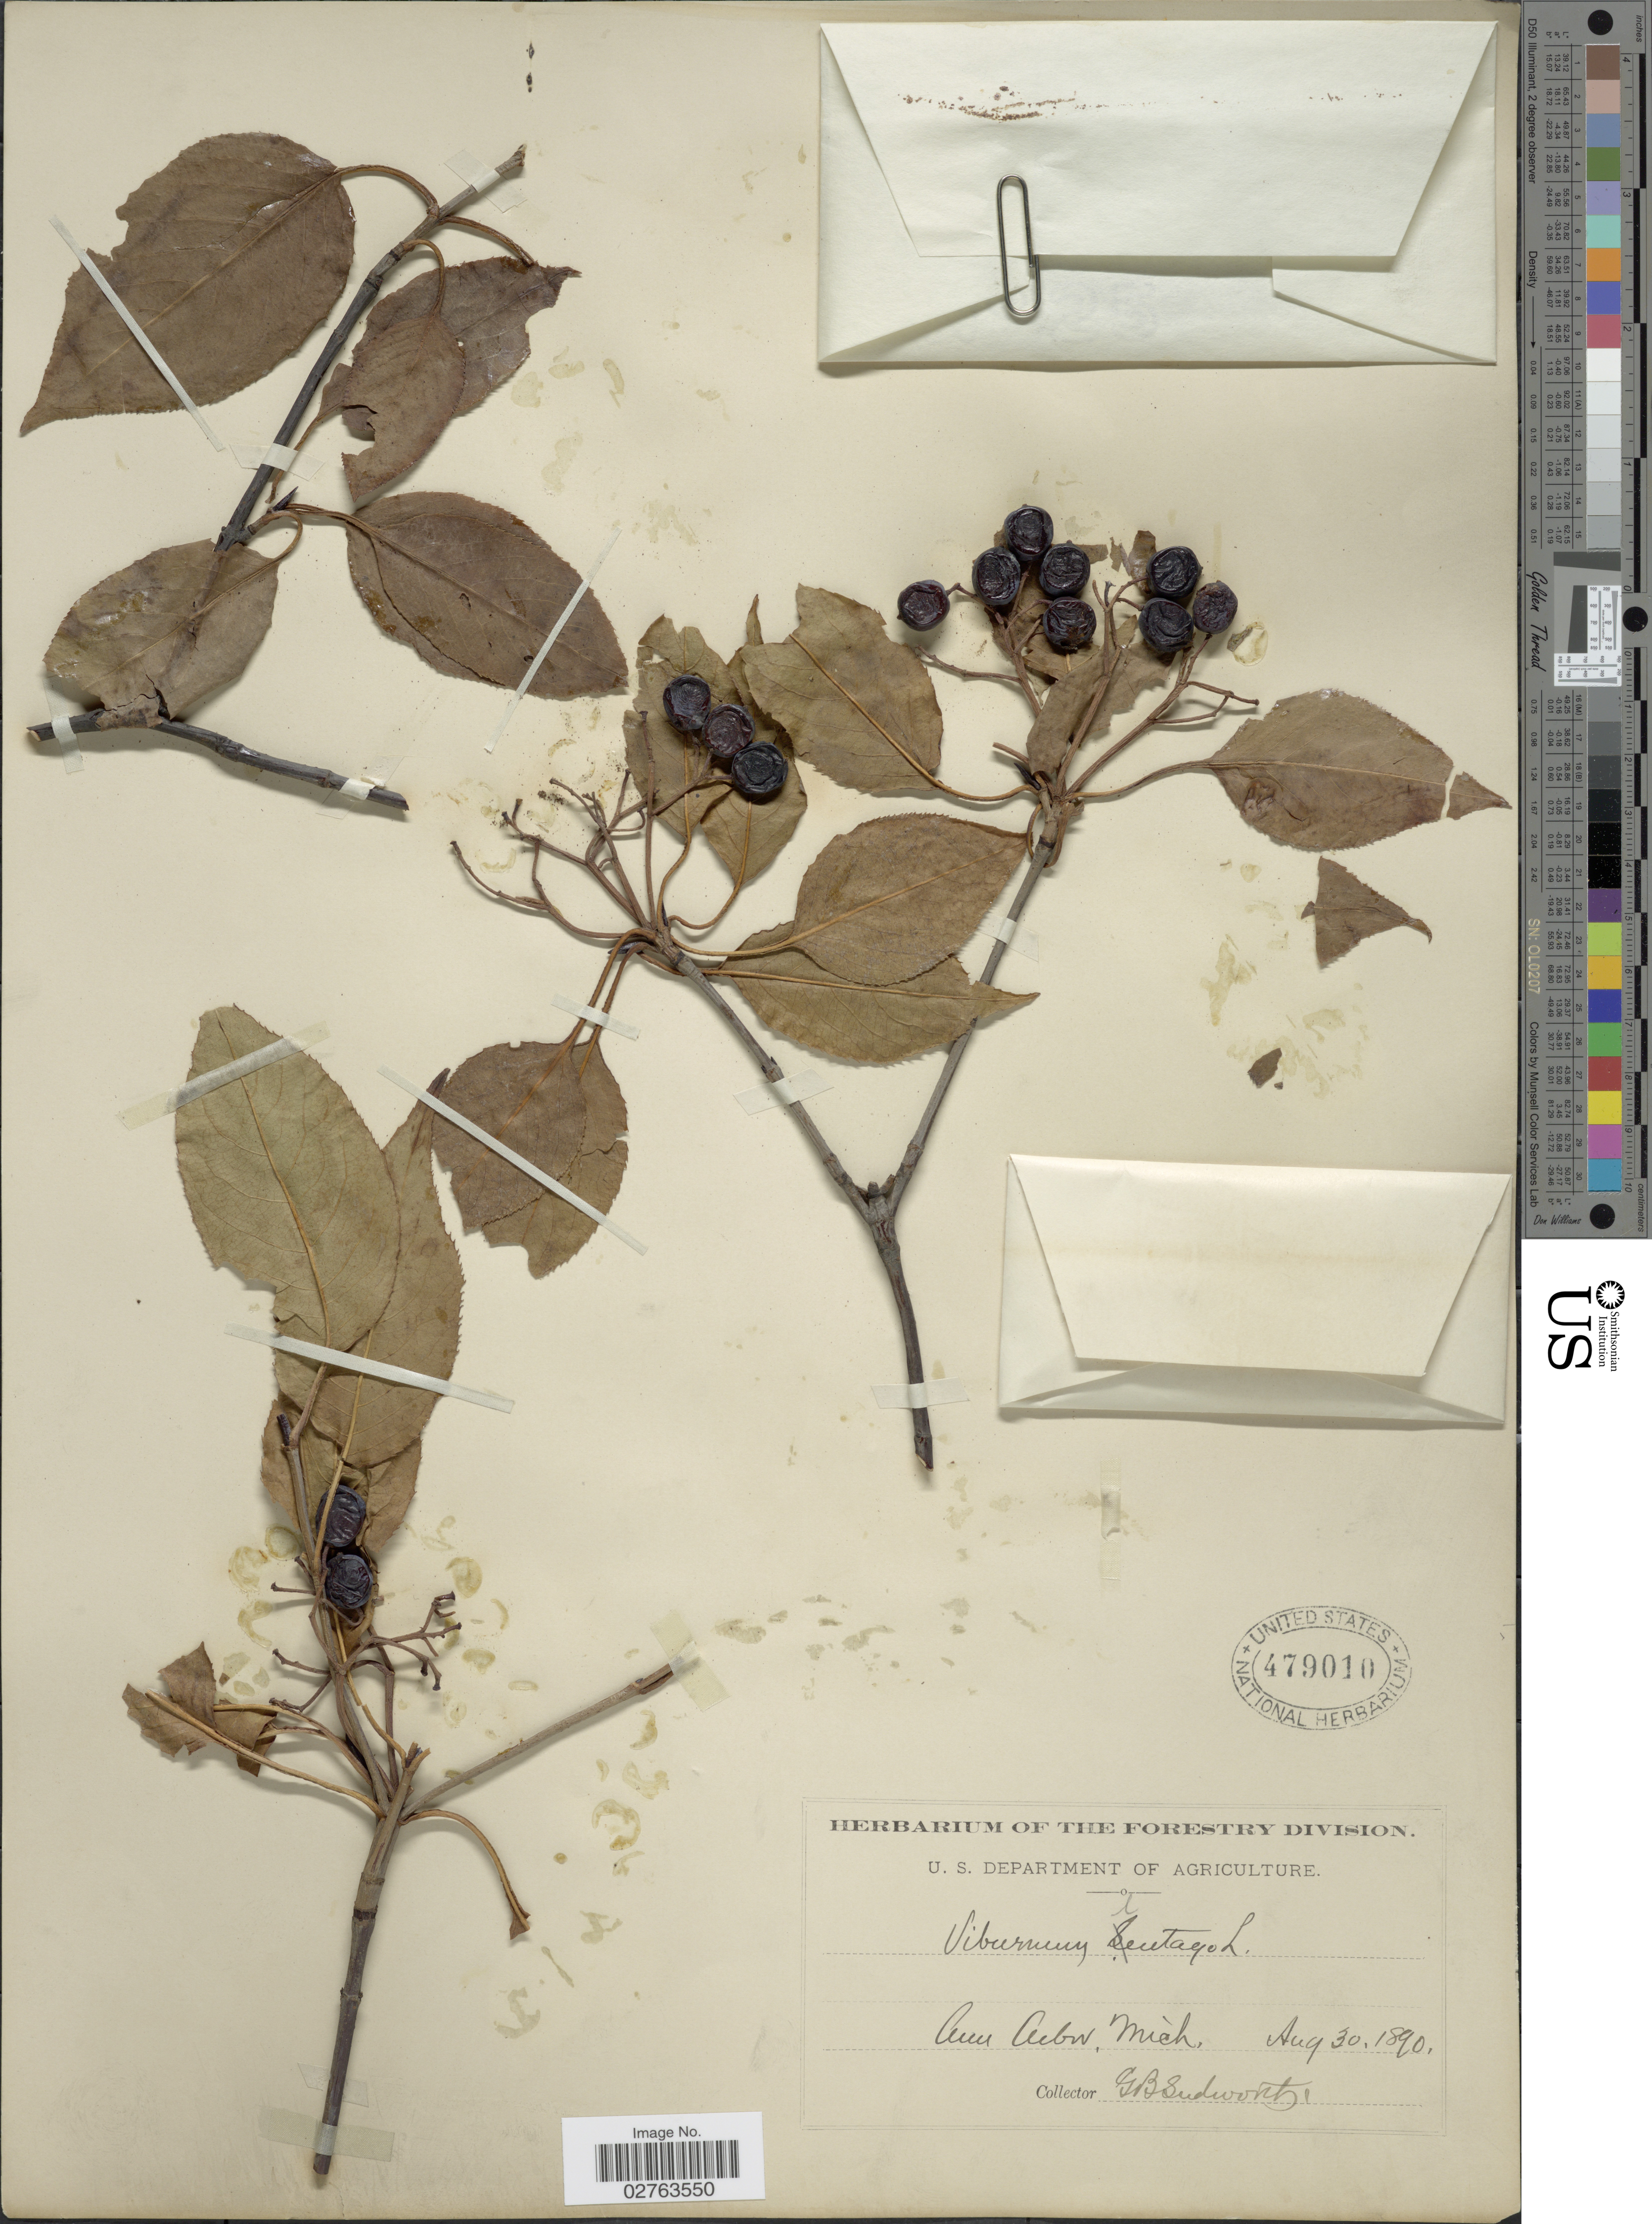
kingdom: Plantae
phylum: Tracheophyta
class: Magnoliopsida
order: Dipsacales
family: Viburnaceae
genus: Viburnum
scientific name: Viburnum lentago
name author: L.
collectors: G. B. Sudworth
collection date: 1890-08-30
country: United States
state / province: Michigan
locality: Ann Arbor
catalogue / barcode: US 479010